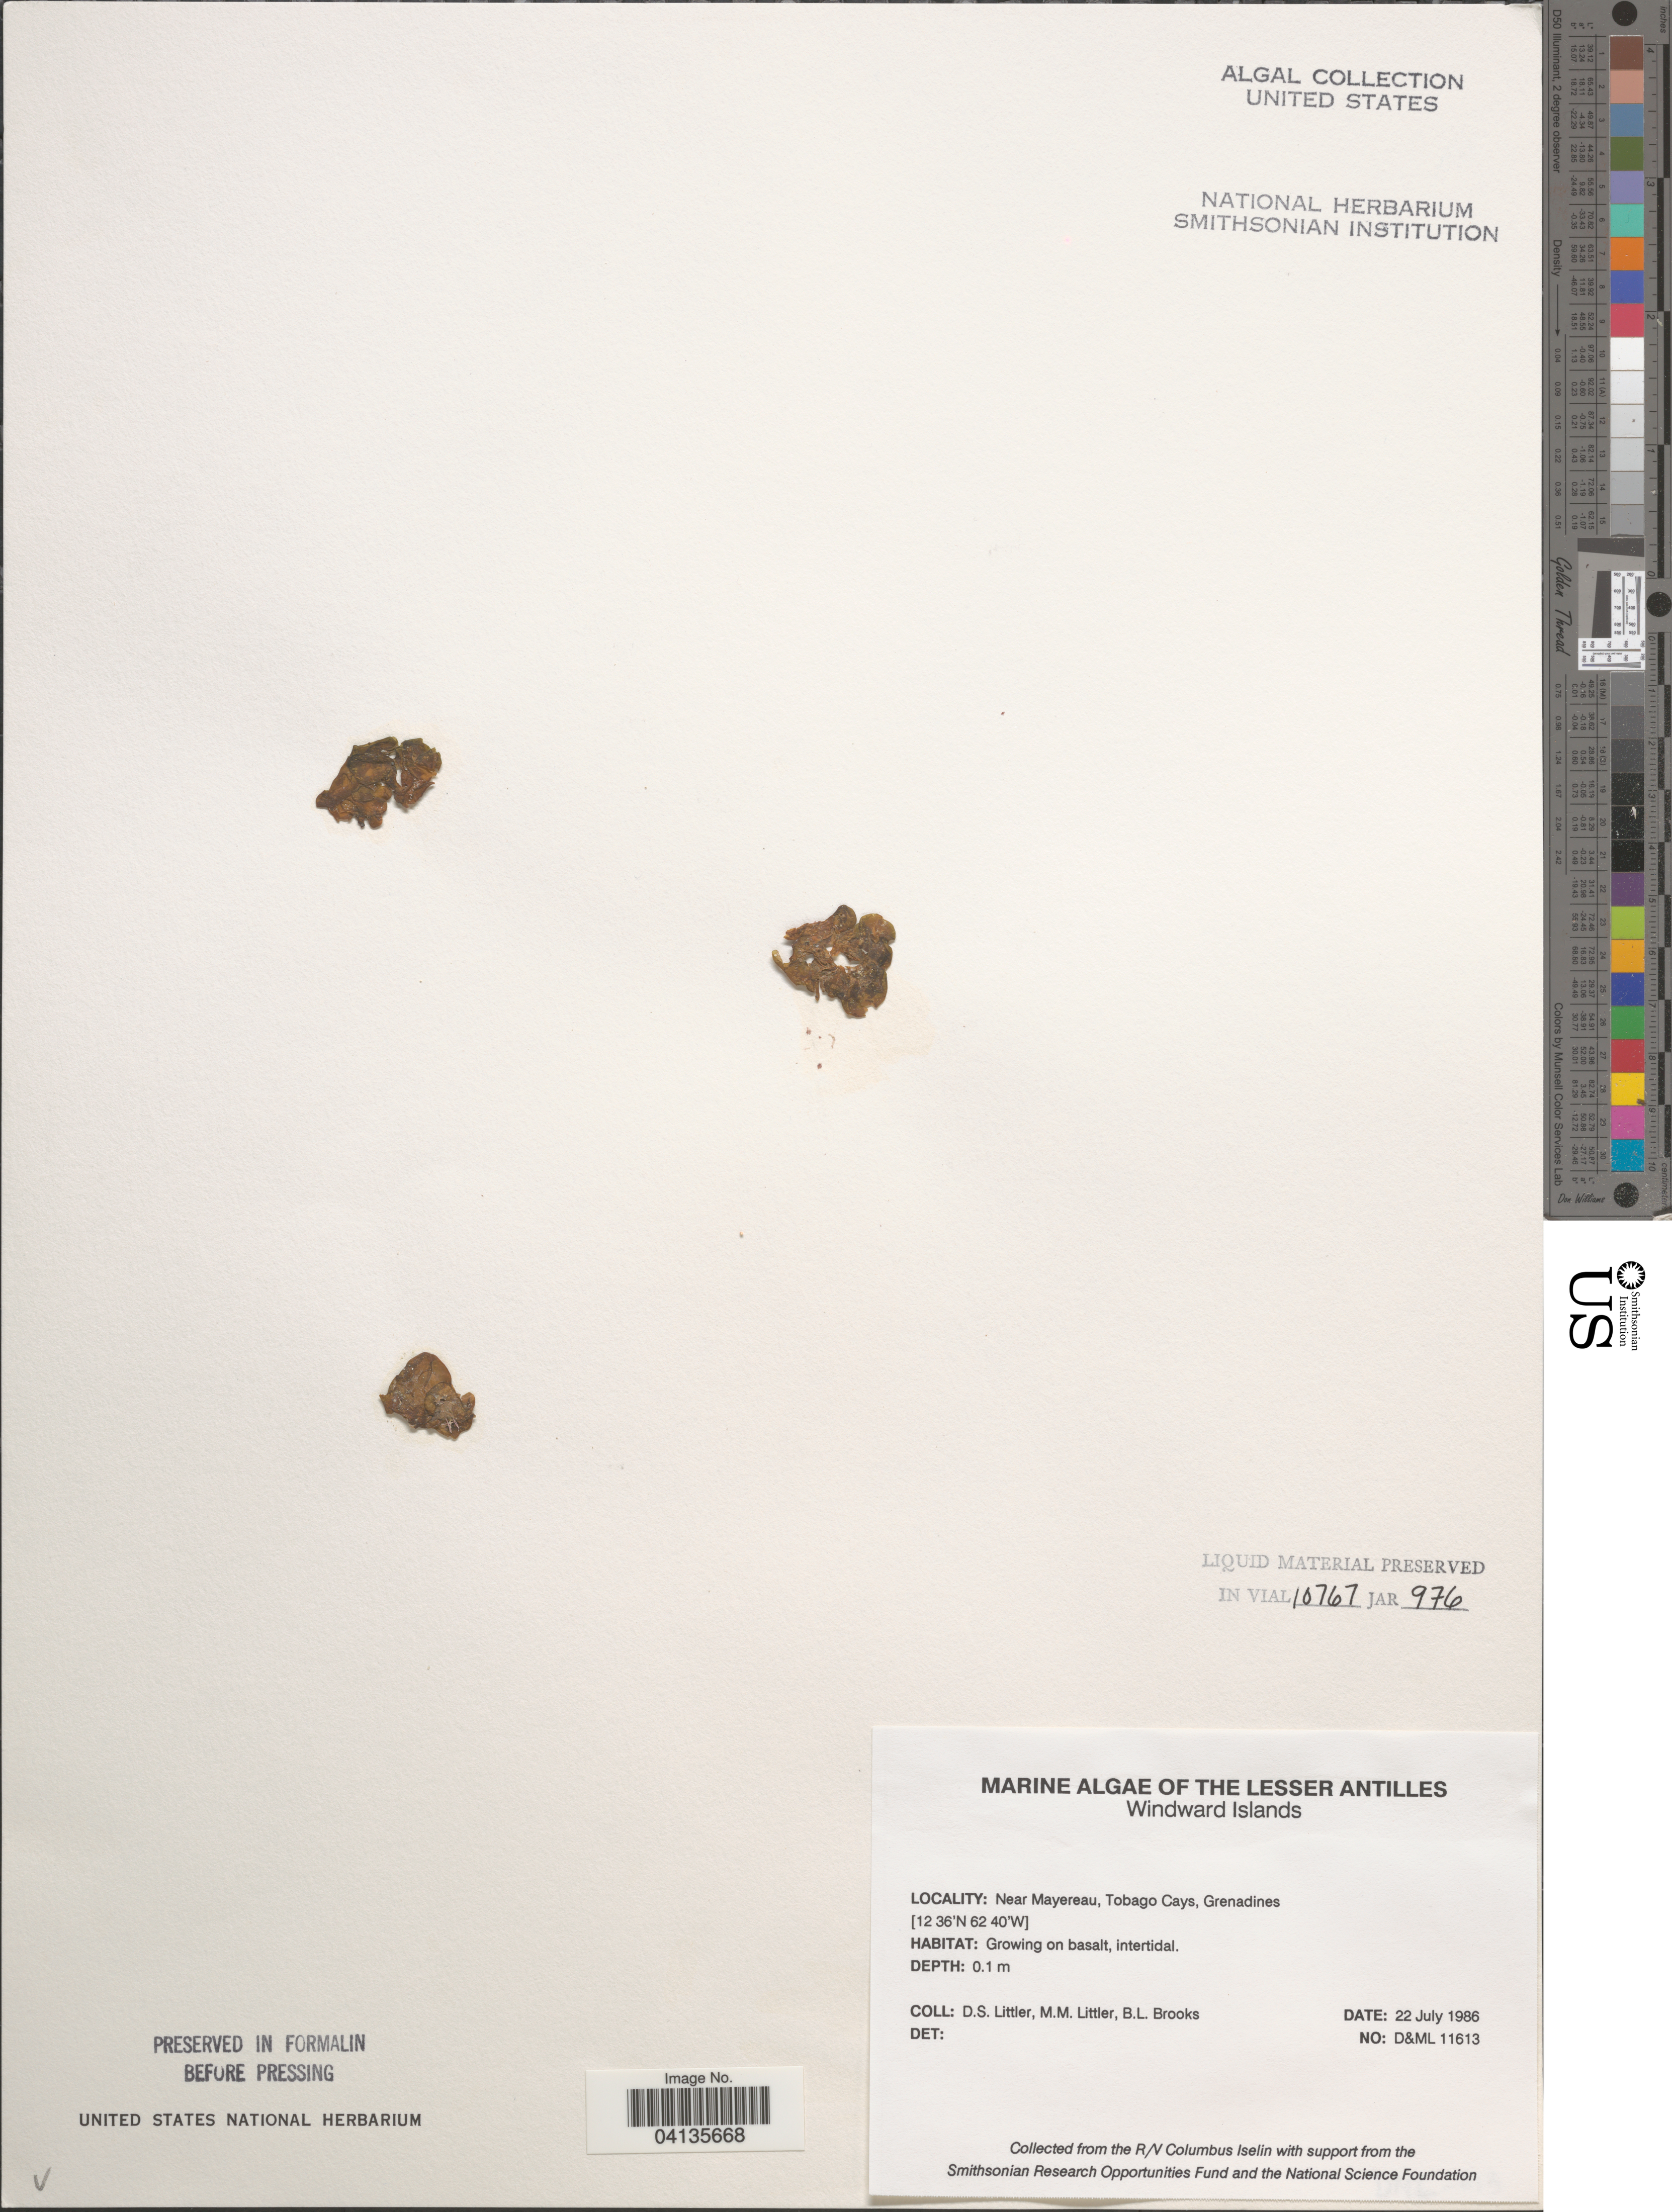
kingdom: Plantae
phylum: Rhodophyta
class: Florideophyceae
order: Corallinales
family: Corallinaceae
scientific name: Crustose Coralline Algae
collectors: D. S. Littler & B. Brooks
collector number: D&ML11613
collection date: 1986-07-22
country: St. Vincent - Grenadines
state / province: Grenadines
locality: The Lesser Antilles. Windward Islands. Near Mayereau, Tobago Cays.